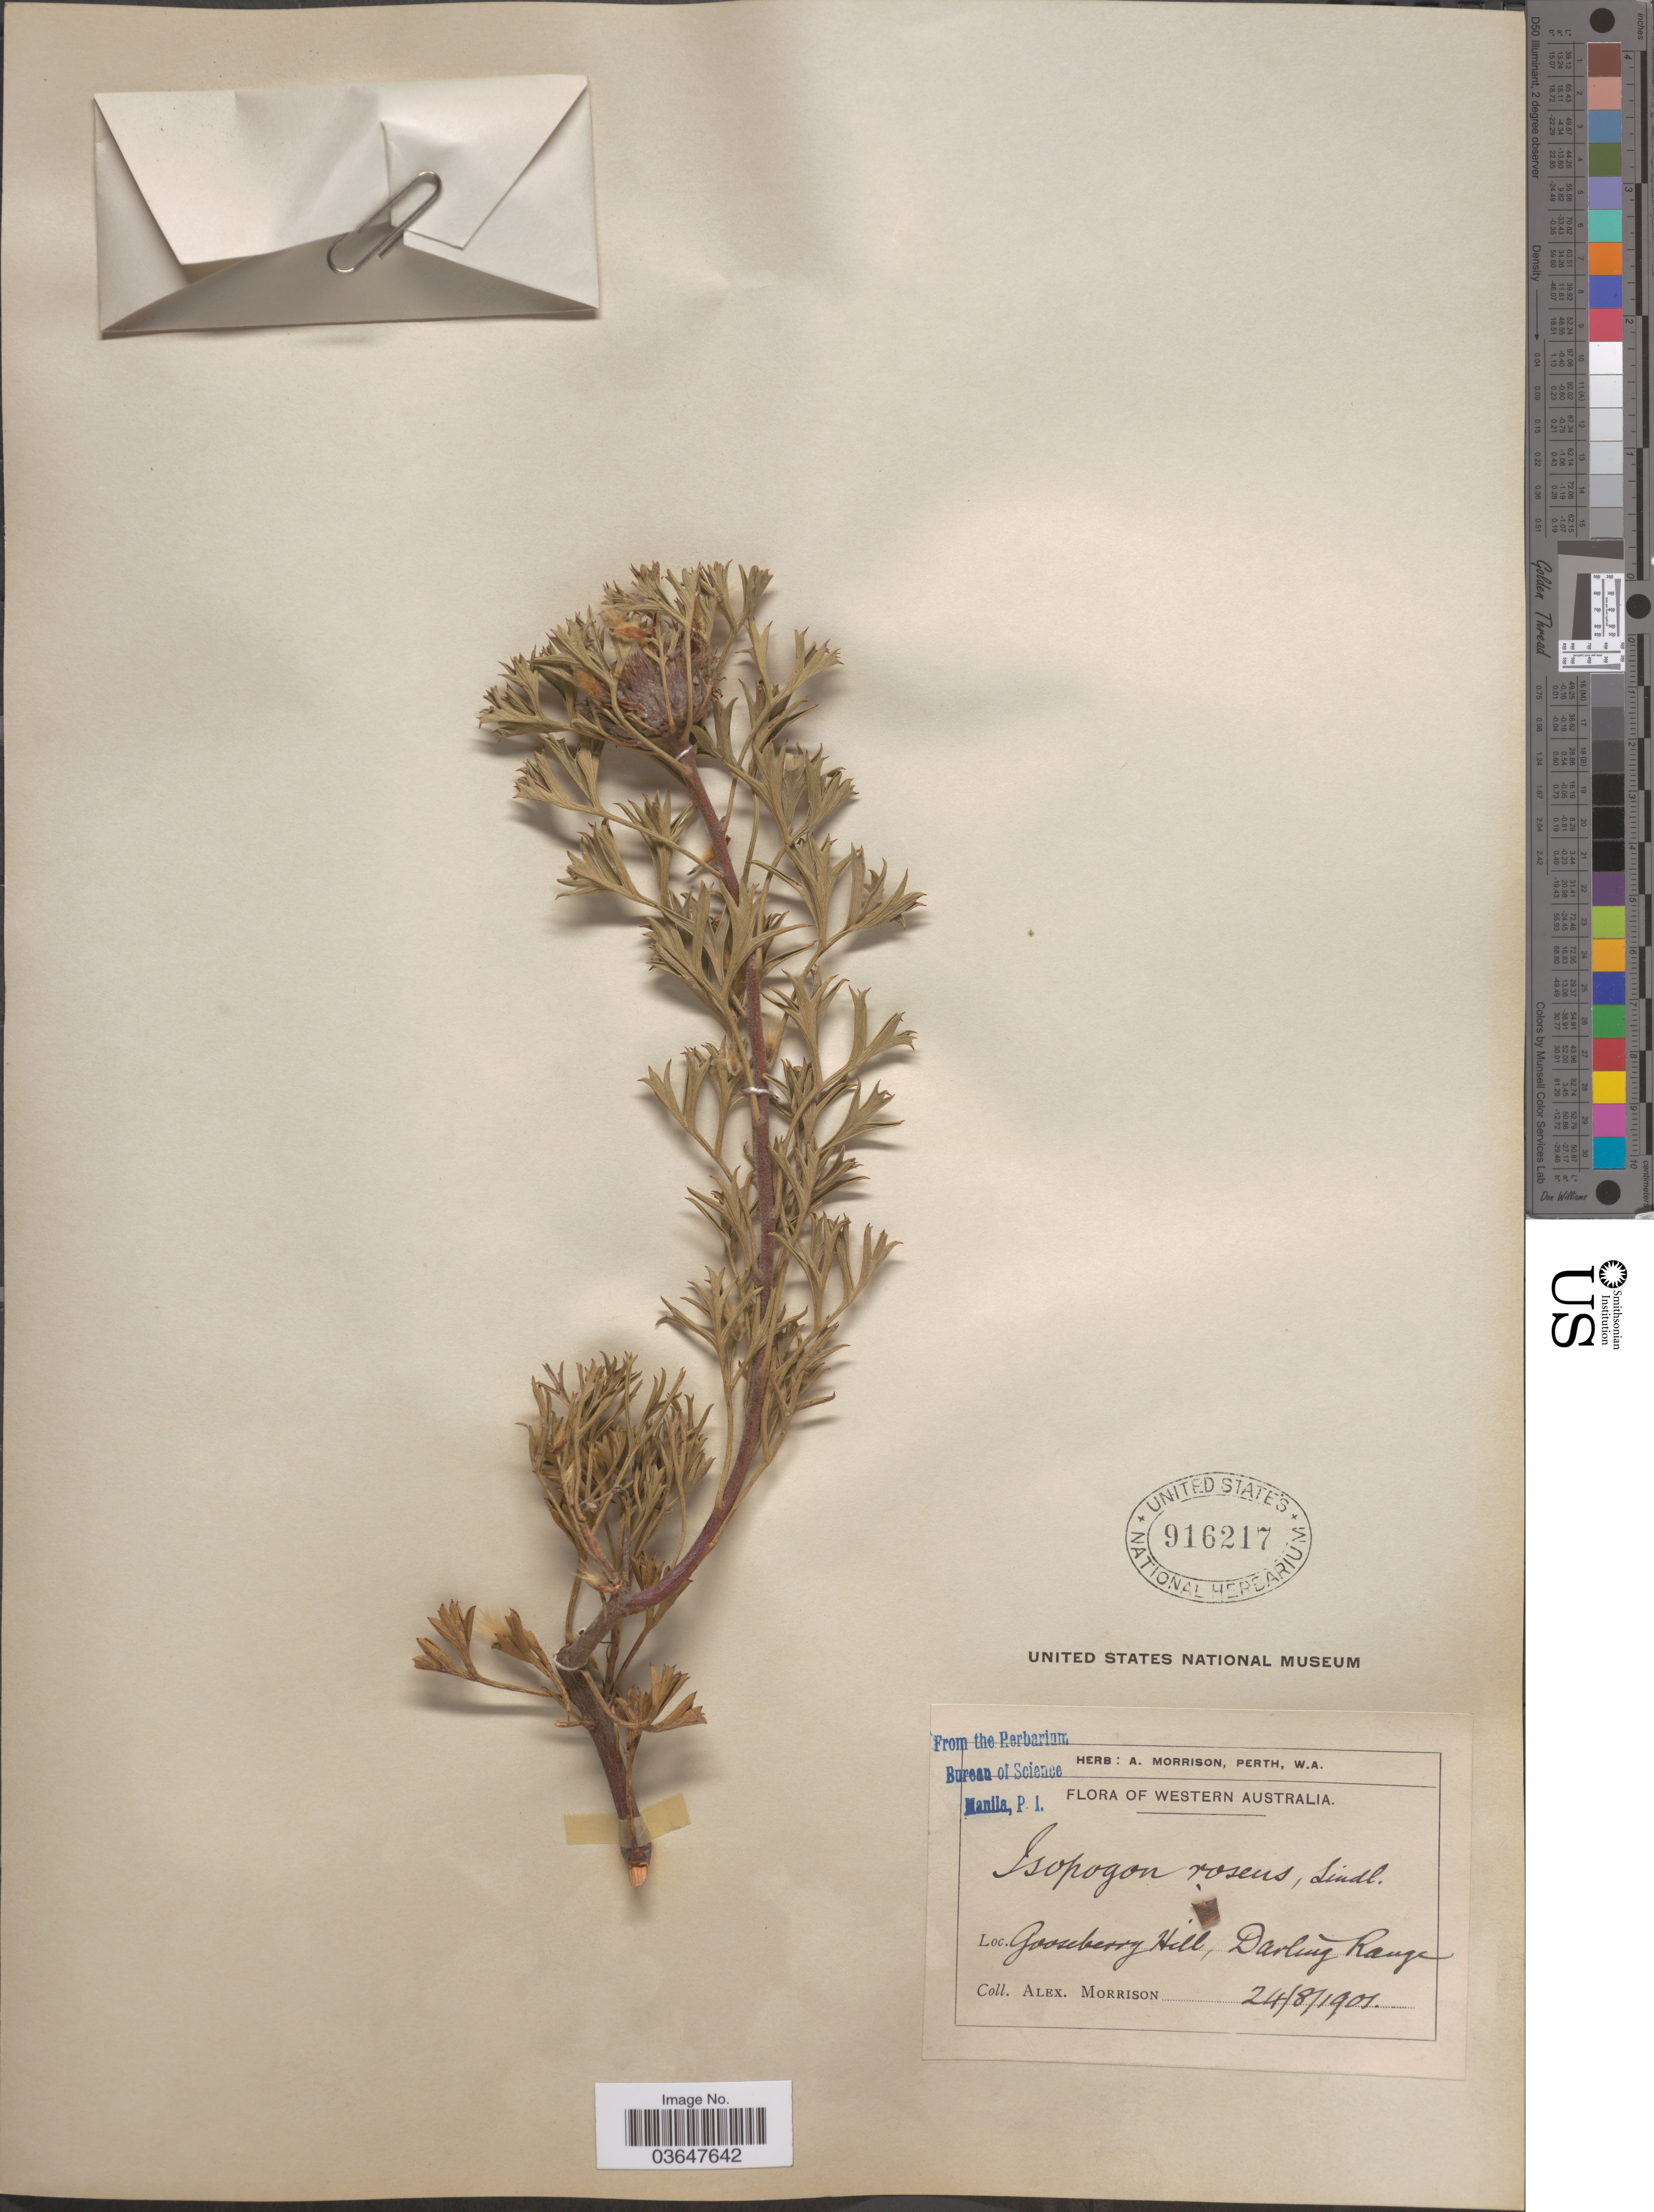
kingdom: Plantae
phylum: Tracheophyta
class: Magnoliopsida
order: Proteales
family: Proteaceae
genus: Isopogon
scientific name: Isopogon roseus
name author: Lindl.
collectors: A. Morrison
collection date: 1901-08-24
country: Australia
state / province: Western Australia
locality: Gooseberry Hill, Darling Range.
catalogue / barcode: US 916217